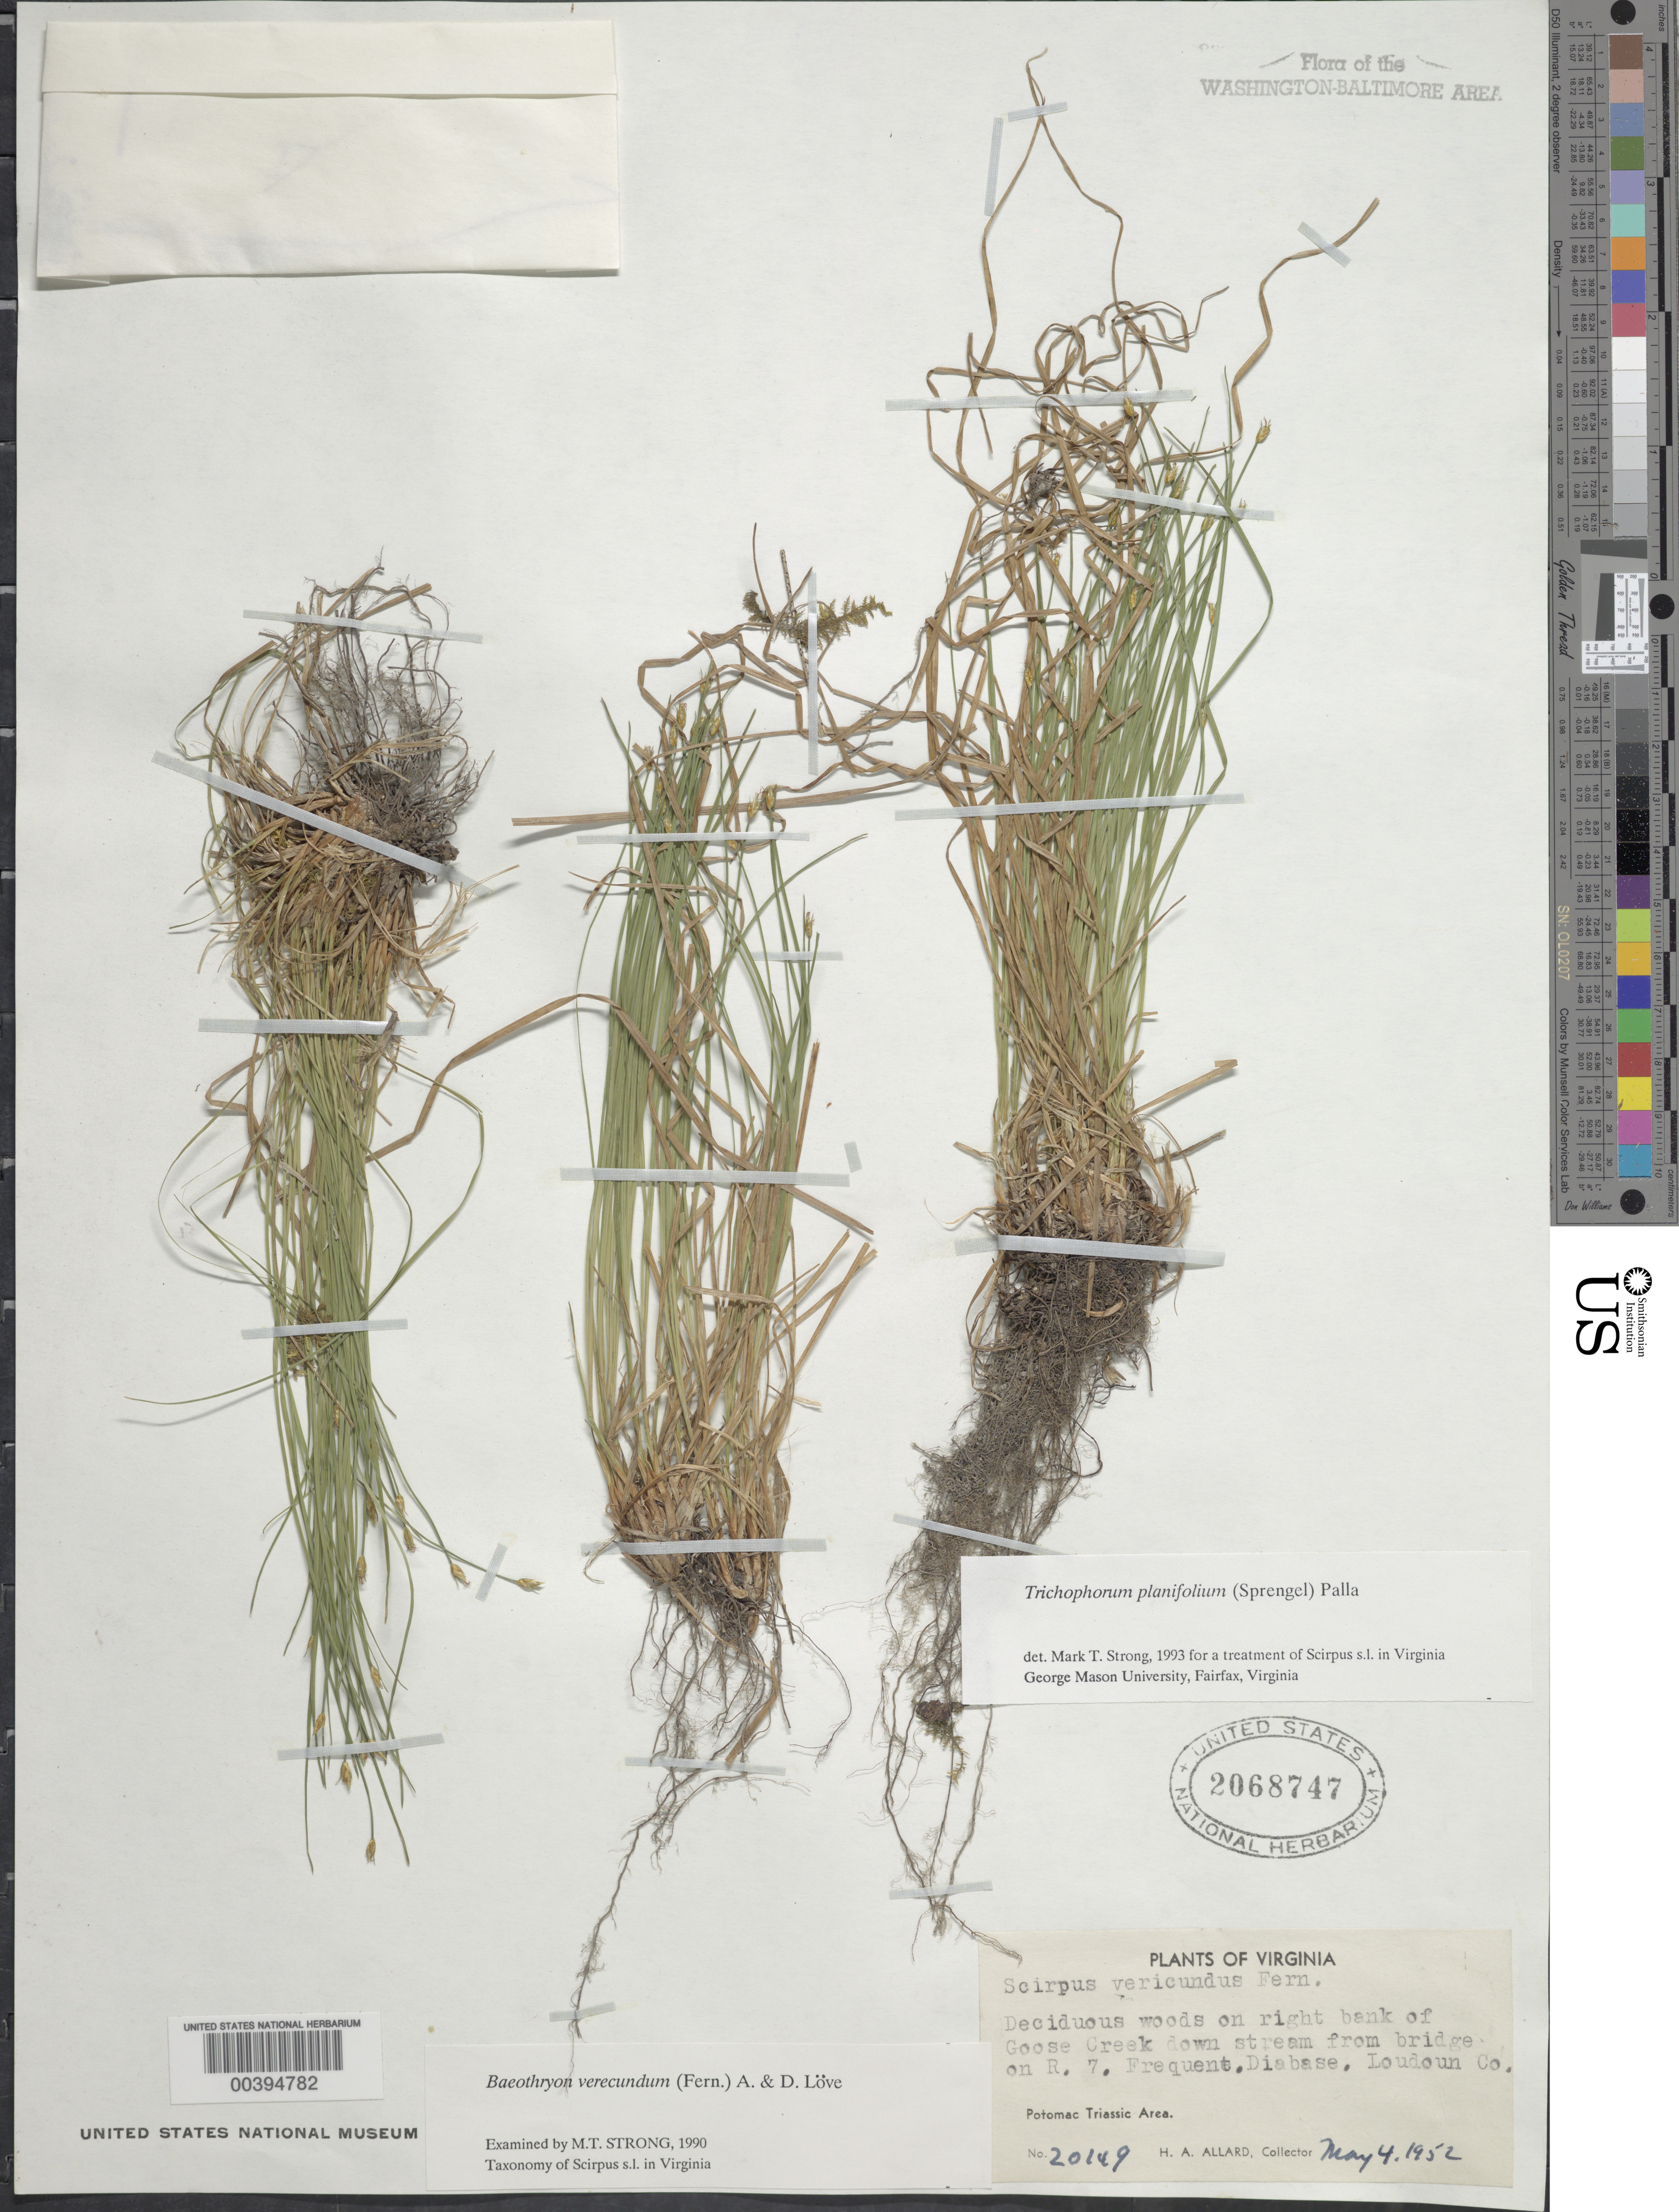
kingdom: Plantae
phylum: Tracheophyta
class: Liliopsida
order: Poales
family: Cyperaceae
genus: Trichophorum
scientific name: Trichophorum planifolium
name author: (Spreng.) Palla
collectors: H. A. Allard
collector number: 20149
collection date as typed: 04 May 1952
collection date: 1952-05-04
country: United States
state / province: Virginia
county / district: Loudoun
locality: downstream from Route 7 on Goose Creek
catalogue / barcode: US 2068747